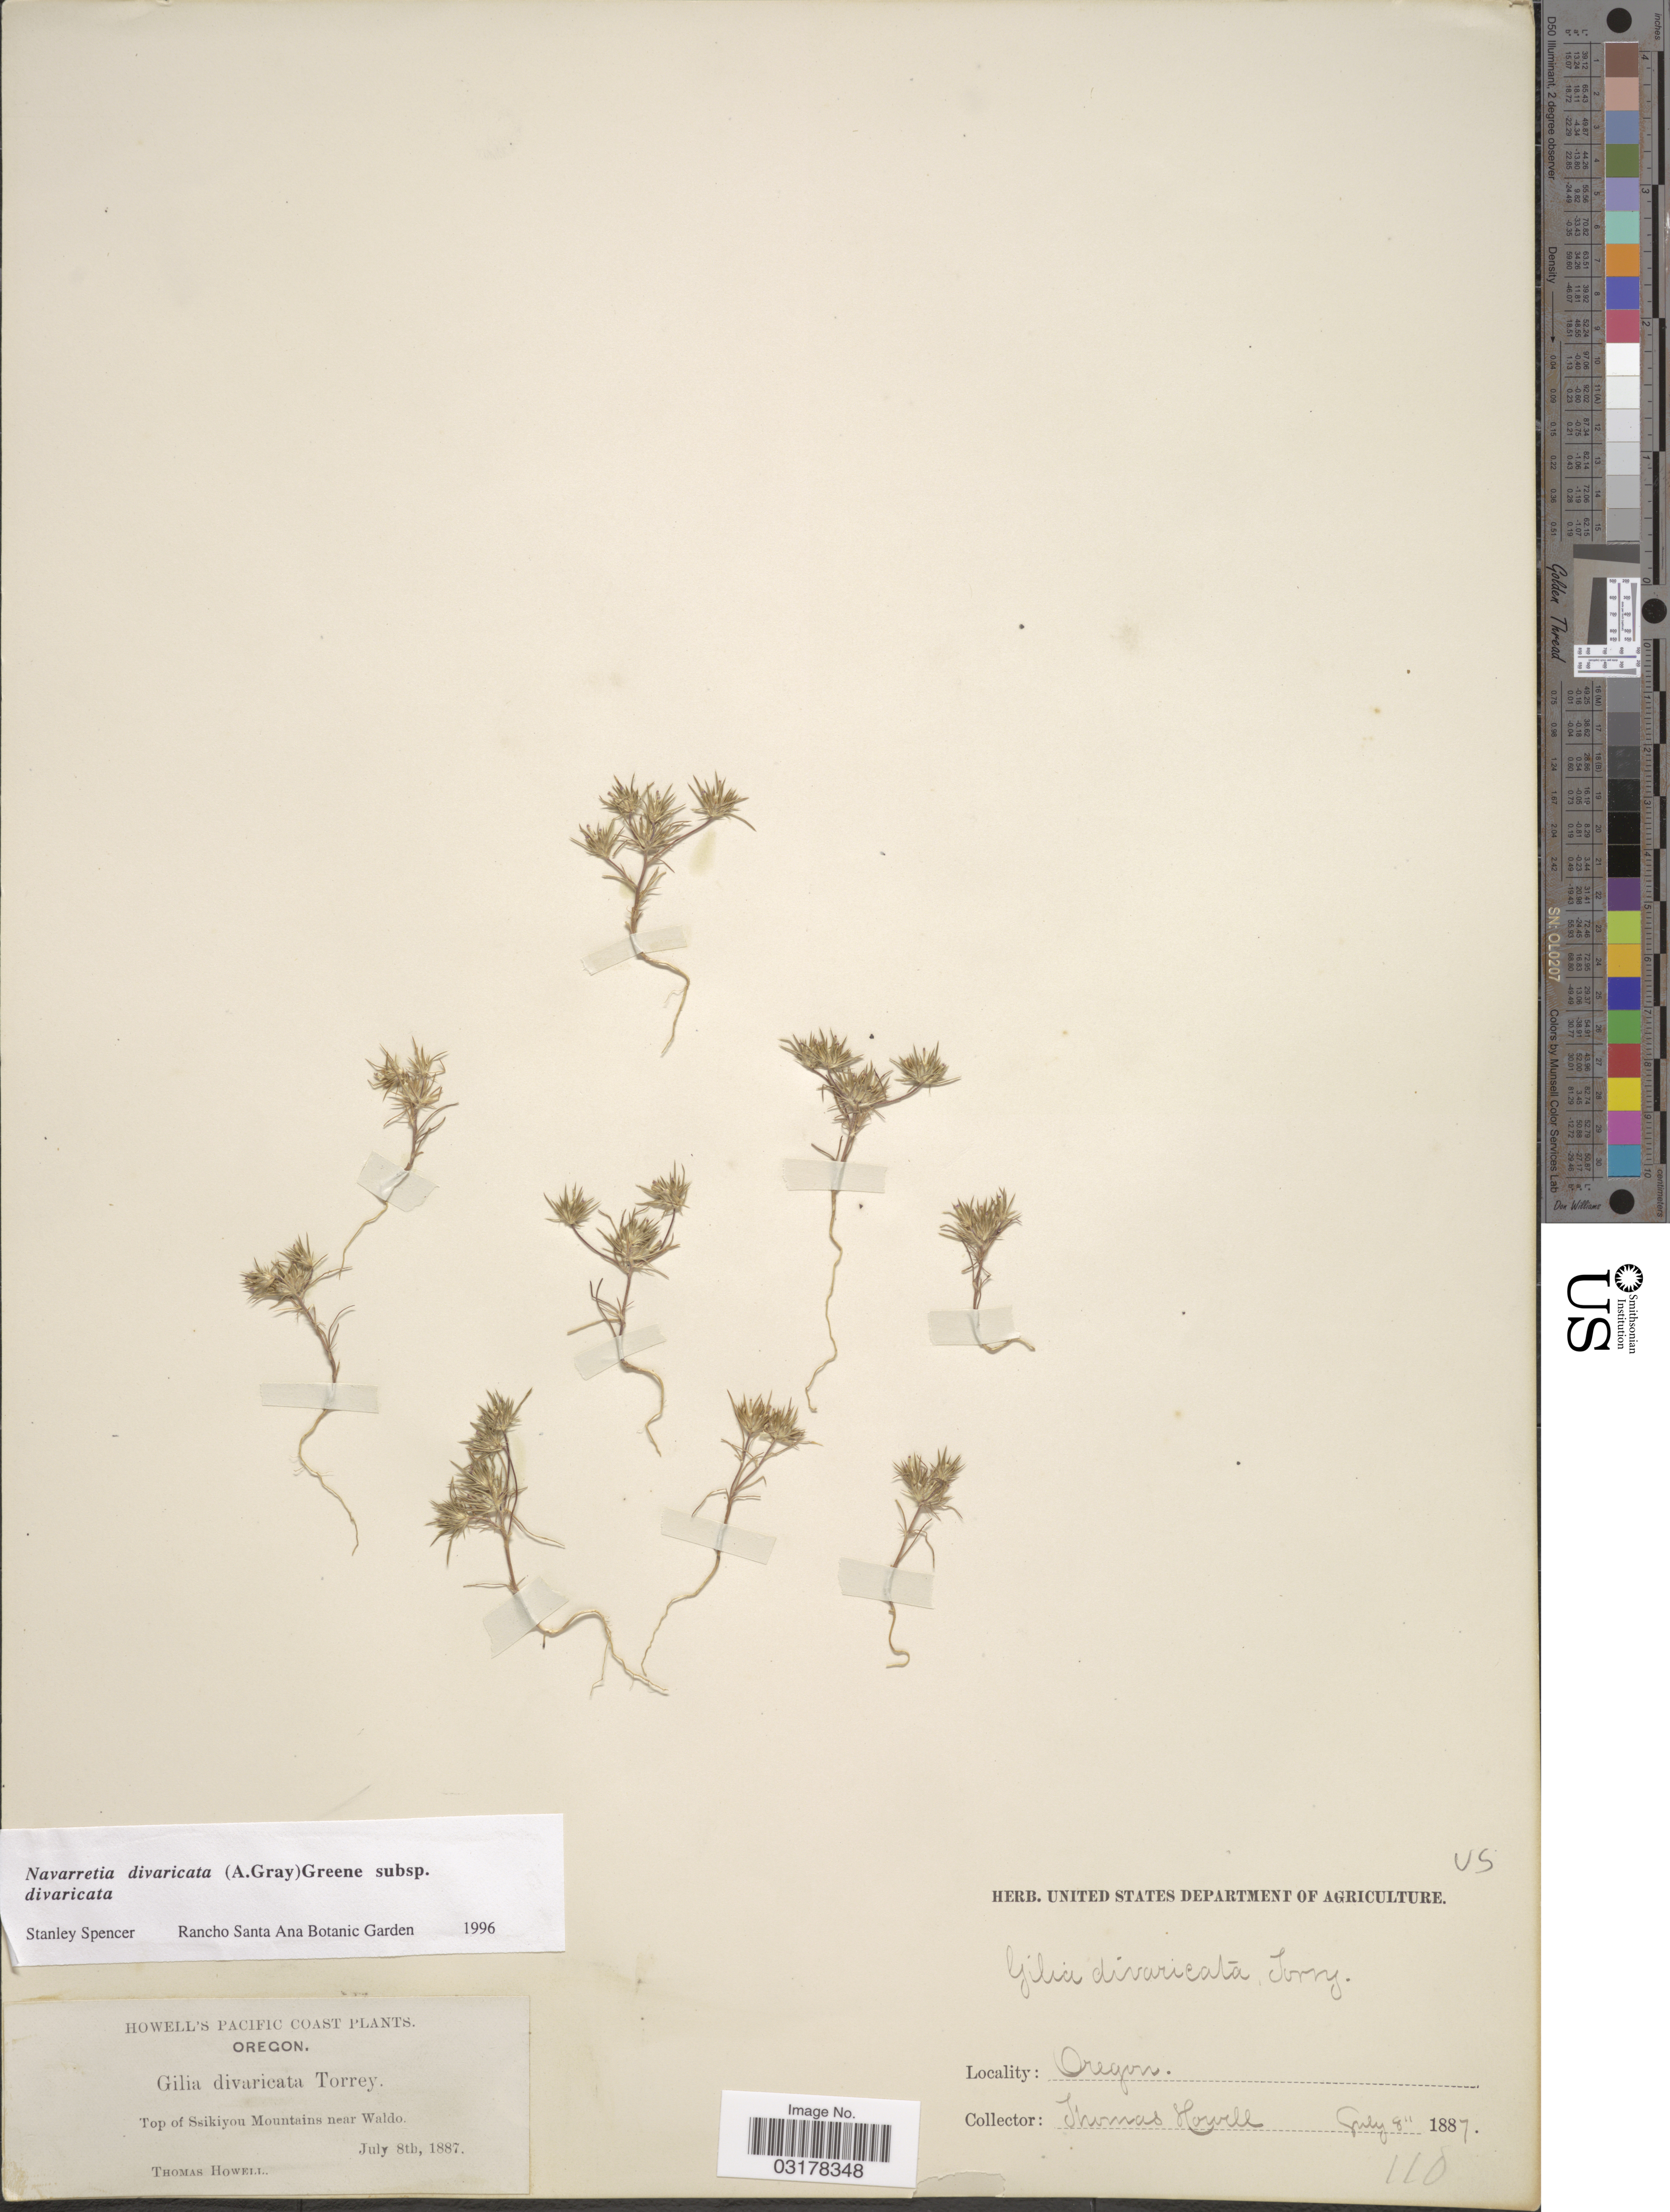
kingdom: Plantae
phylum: Tracheophyta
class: Magnoliopsida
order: Ericales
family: Polemoniaceae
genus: Navarretia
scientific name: Navarretia divaricata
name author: S.W. Greene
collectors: T. Howell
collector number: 110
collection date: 1887-07-08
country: United States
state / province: Oregon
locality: Howell's Pacific Coast. Top of Ssikiyou Mountains near Waldo.